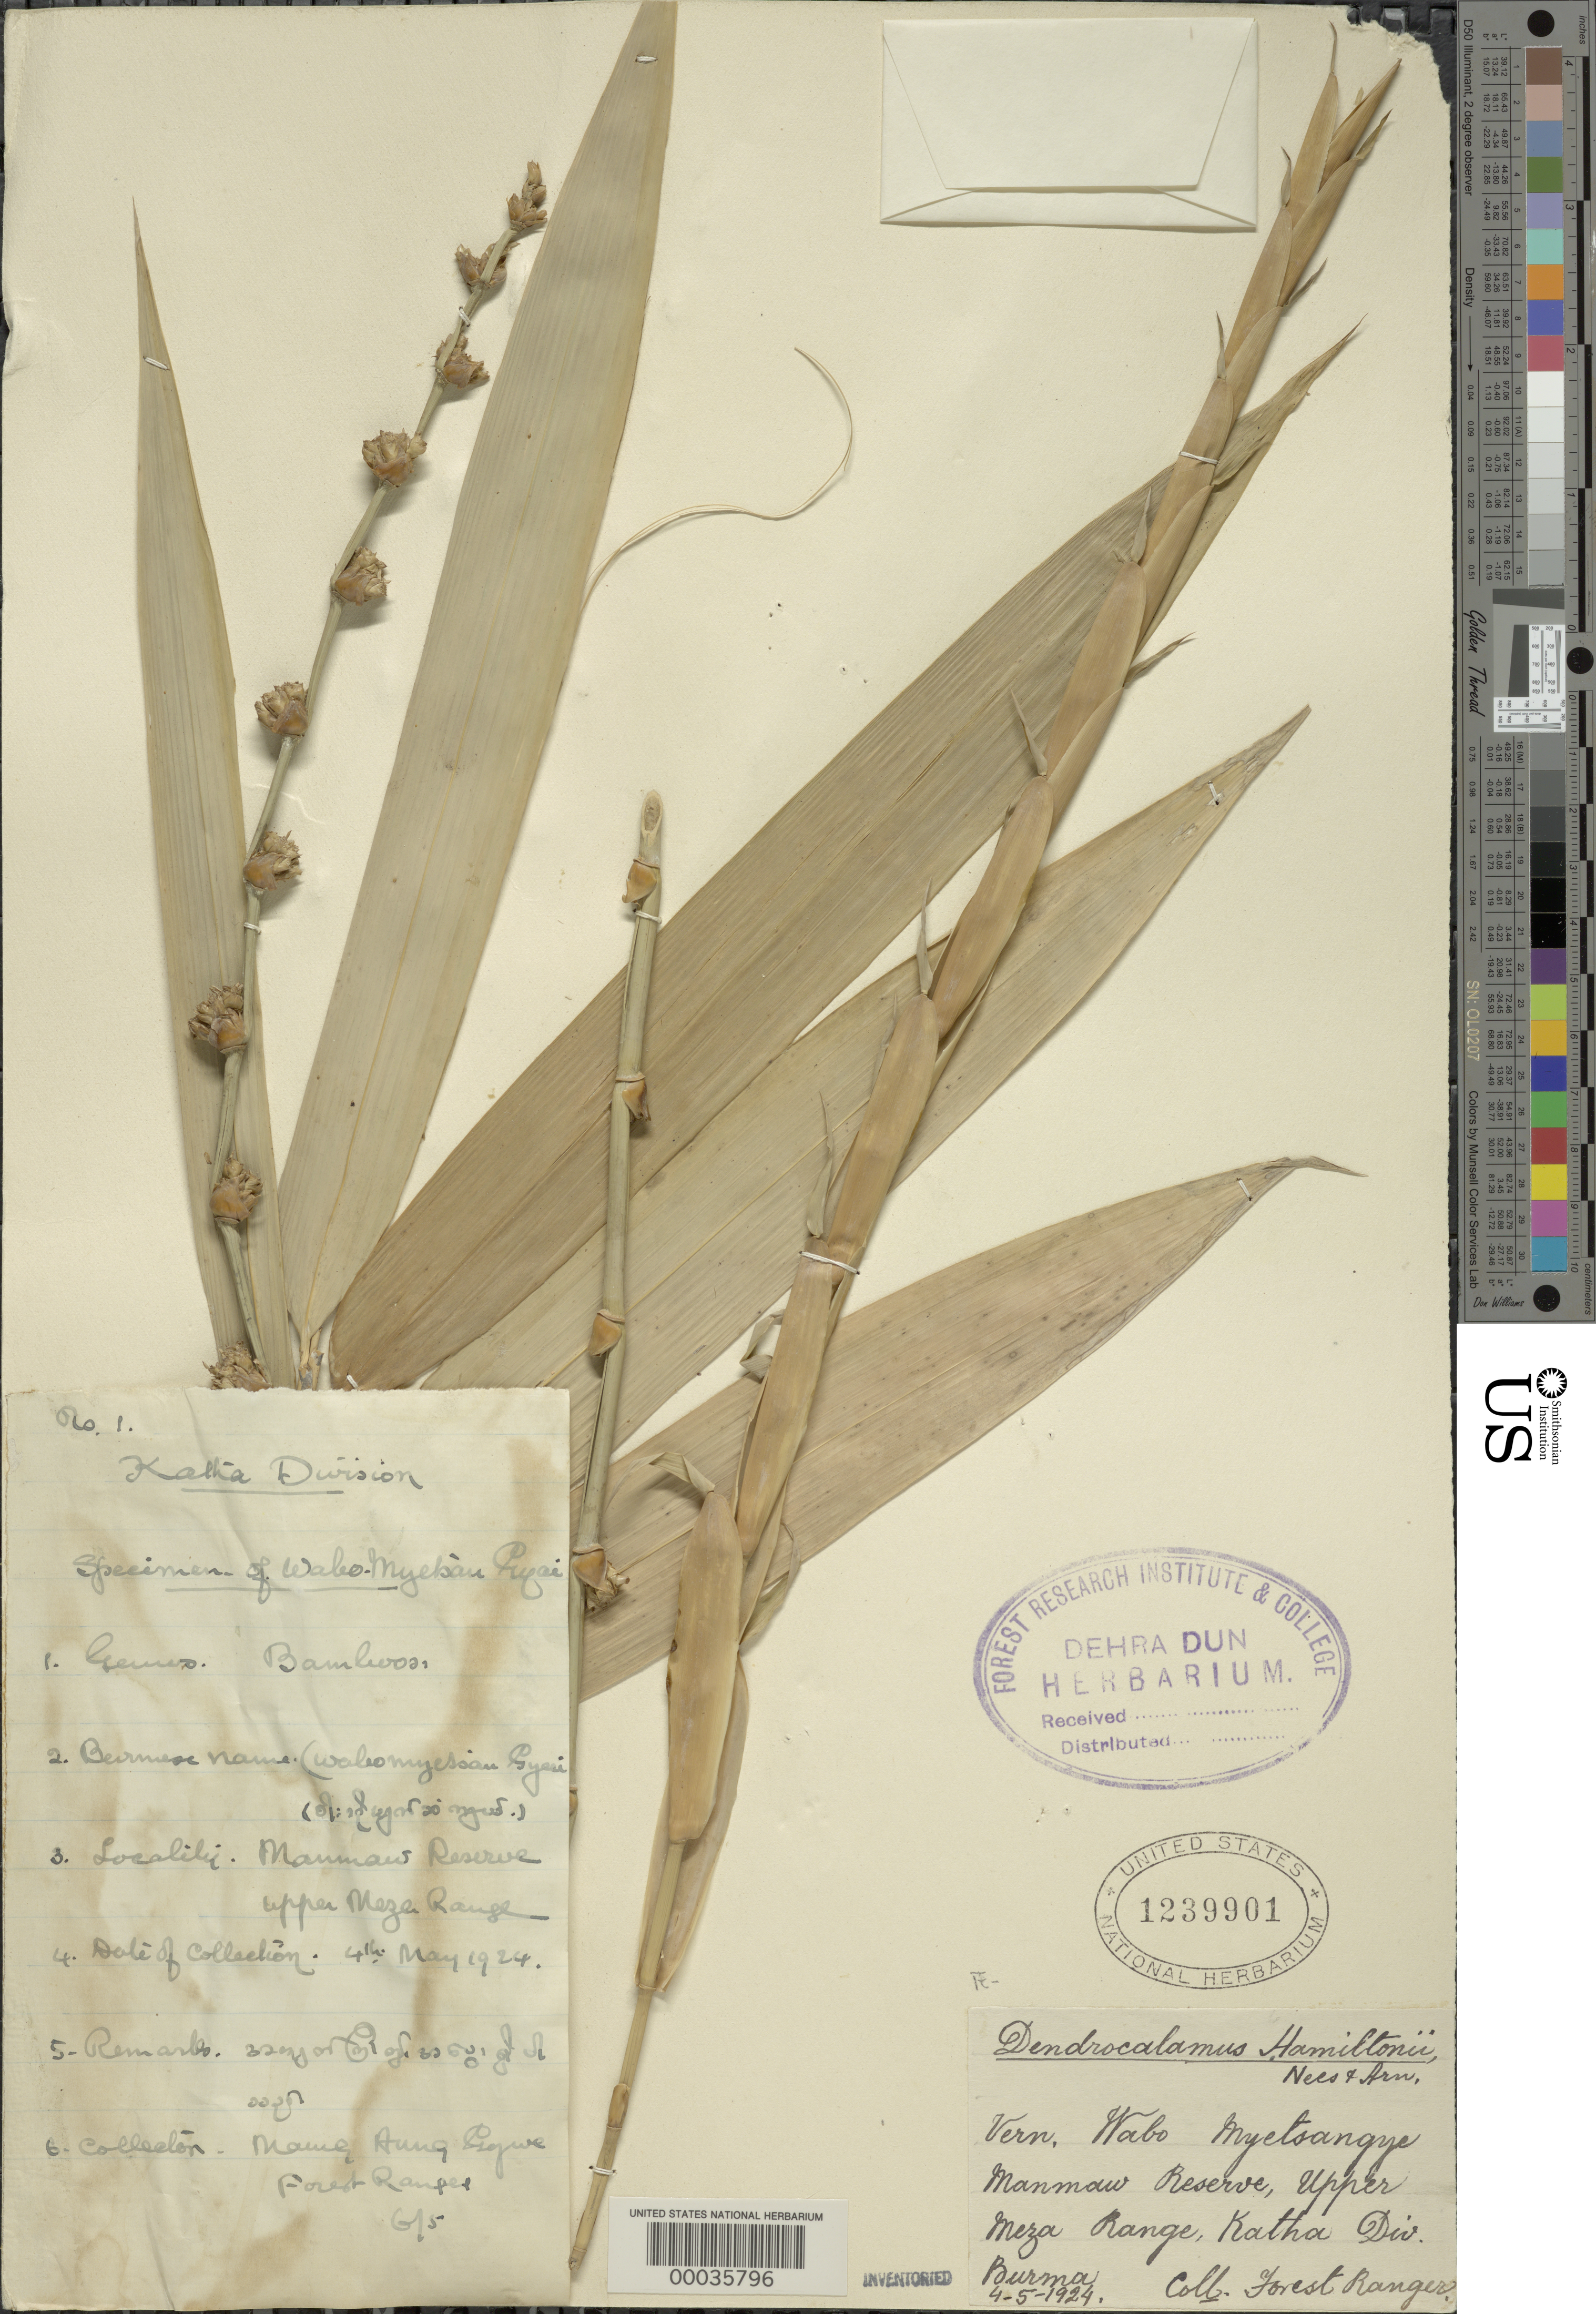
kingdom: Plantae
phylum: Tracheophyta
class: Liliopsida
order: Poales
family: Poaceae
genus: Dendrocalamus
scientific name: Dendrocalamus hamiltonii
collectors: M. Gywe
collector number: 1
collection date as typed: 04 May 1924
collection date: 1924-05-04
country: Myanmar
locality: Katha, Myetsangye Manmaw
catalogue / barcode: US 1239901